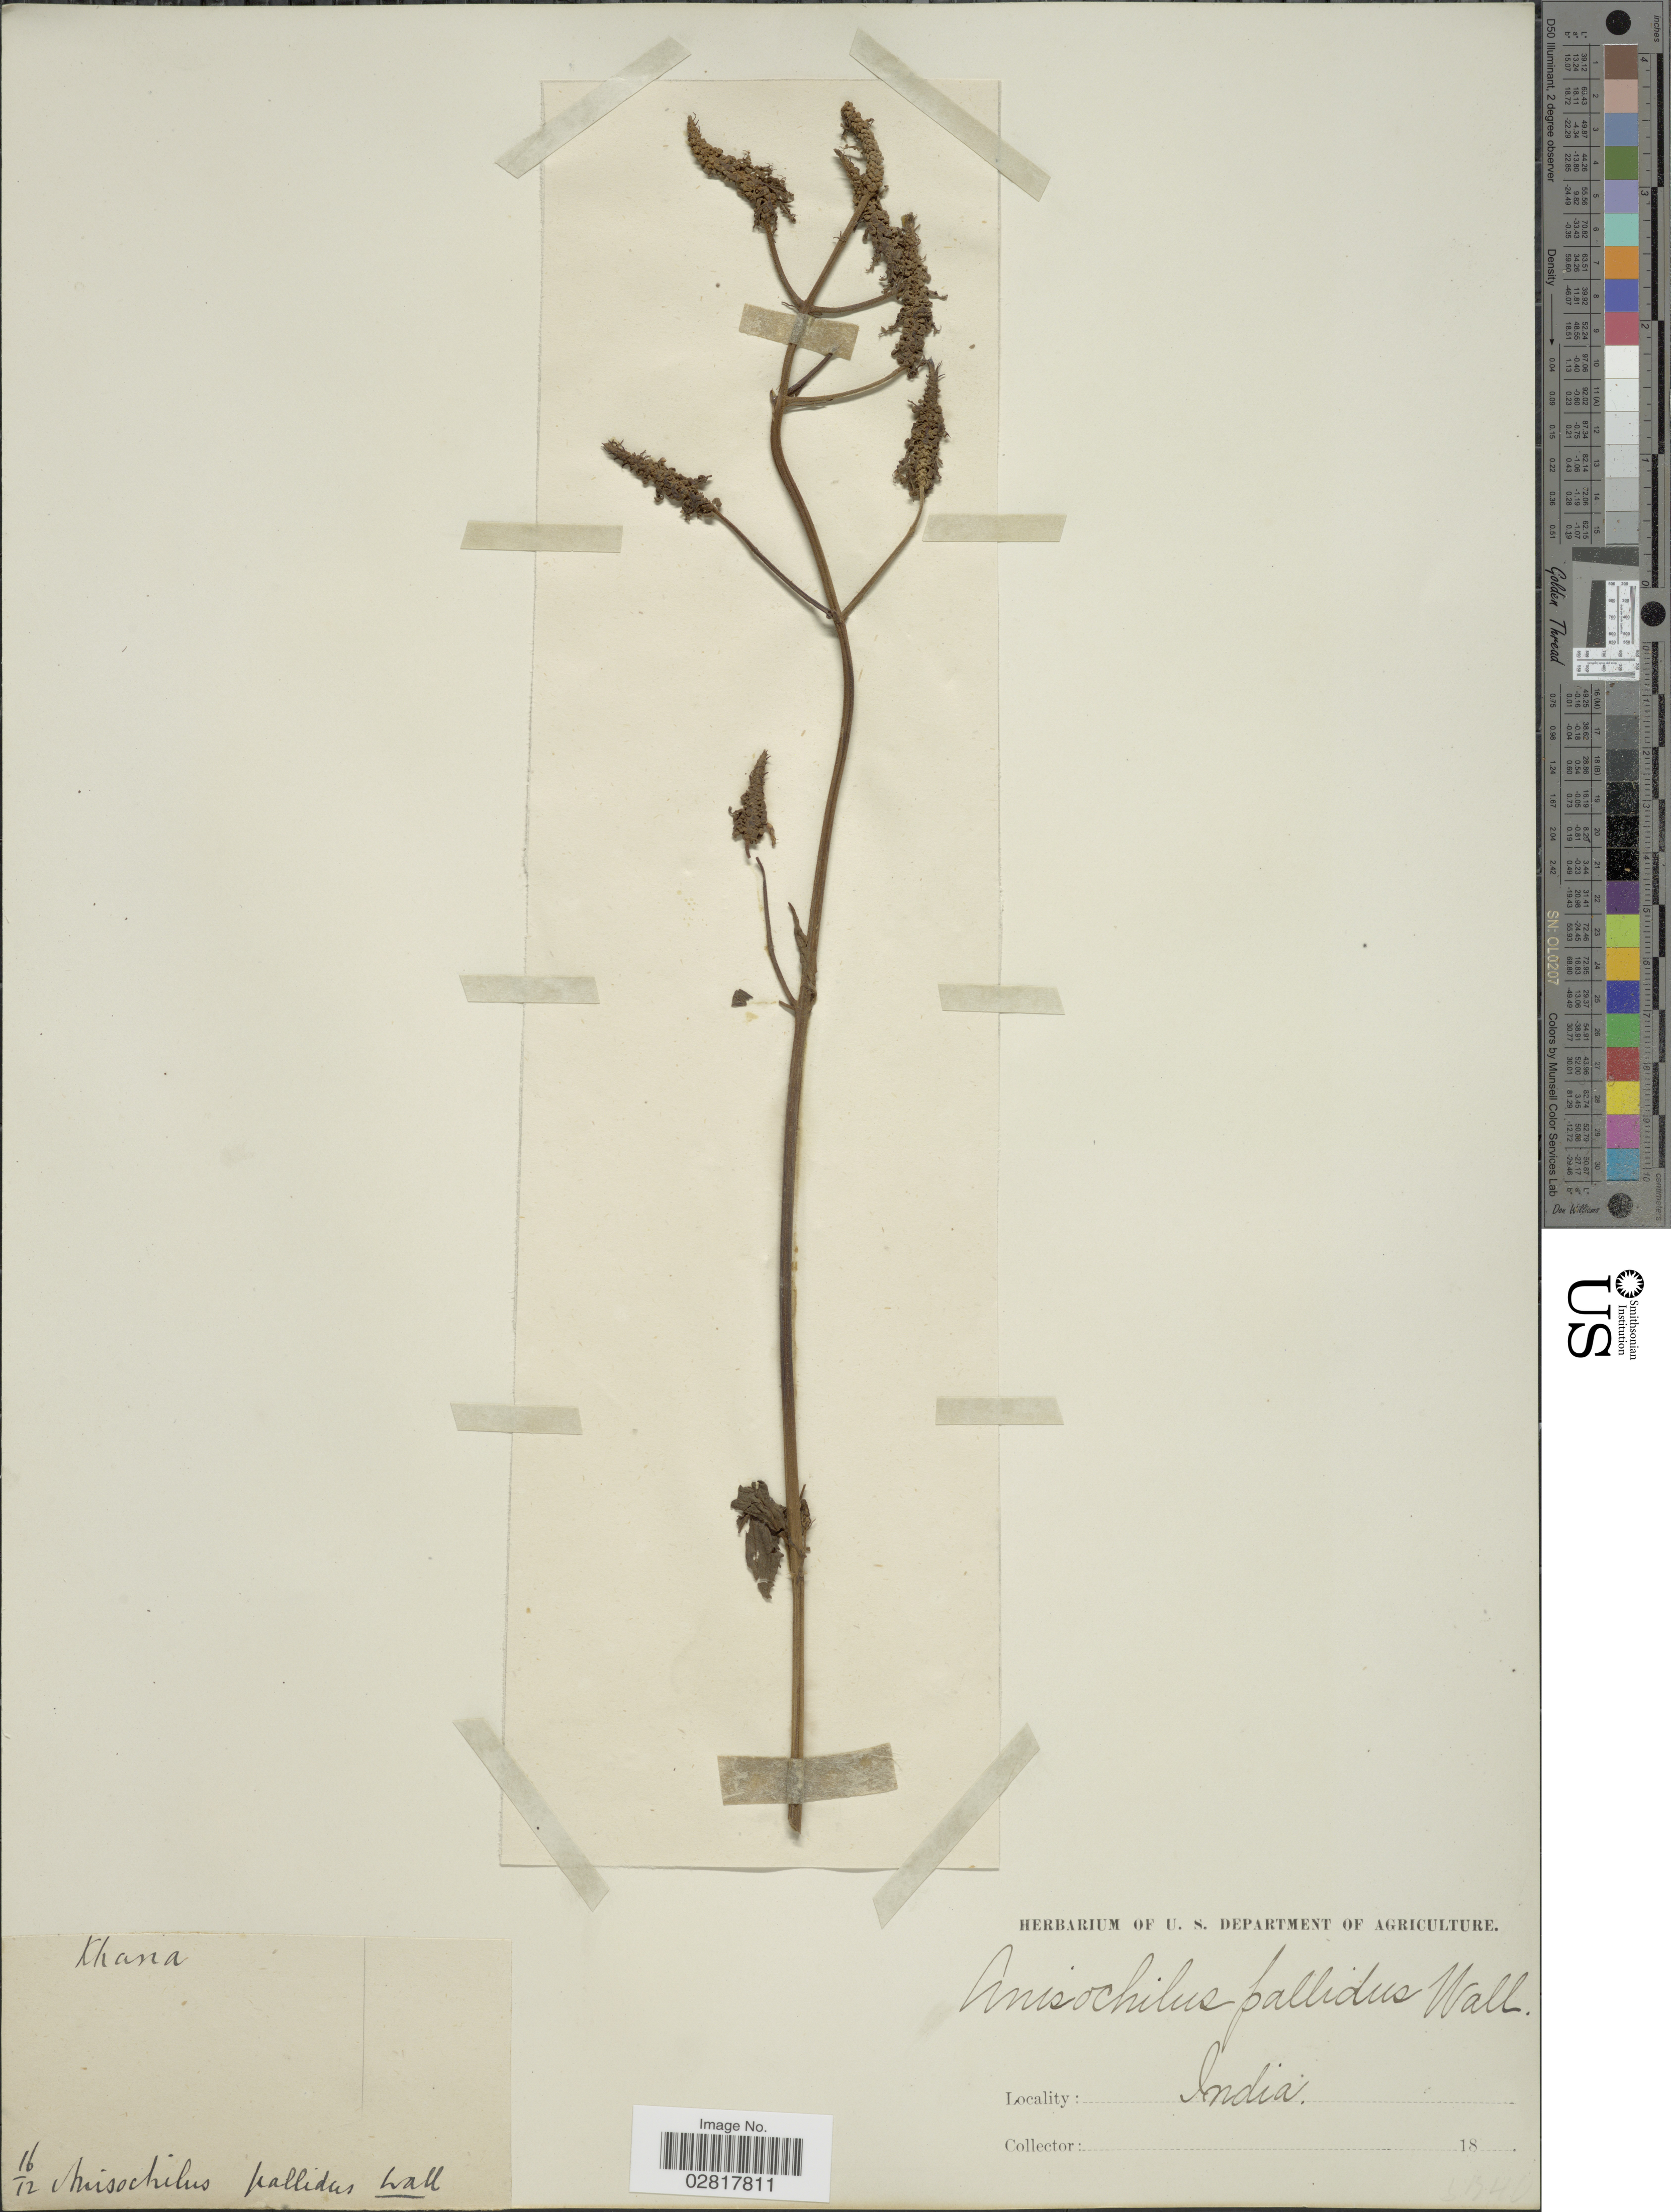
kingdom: Plantae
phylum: Tracheophyta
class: Magnoliopsida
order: Lamiales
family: Lamiaceae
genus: Anisochilus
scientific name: Anisochilus pallidus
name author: Wall.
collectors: Facchini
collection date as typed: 18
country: India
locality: Khasia.